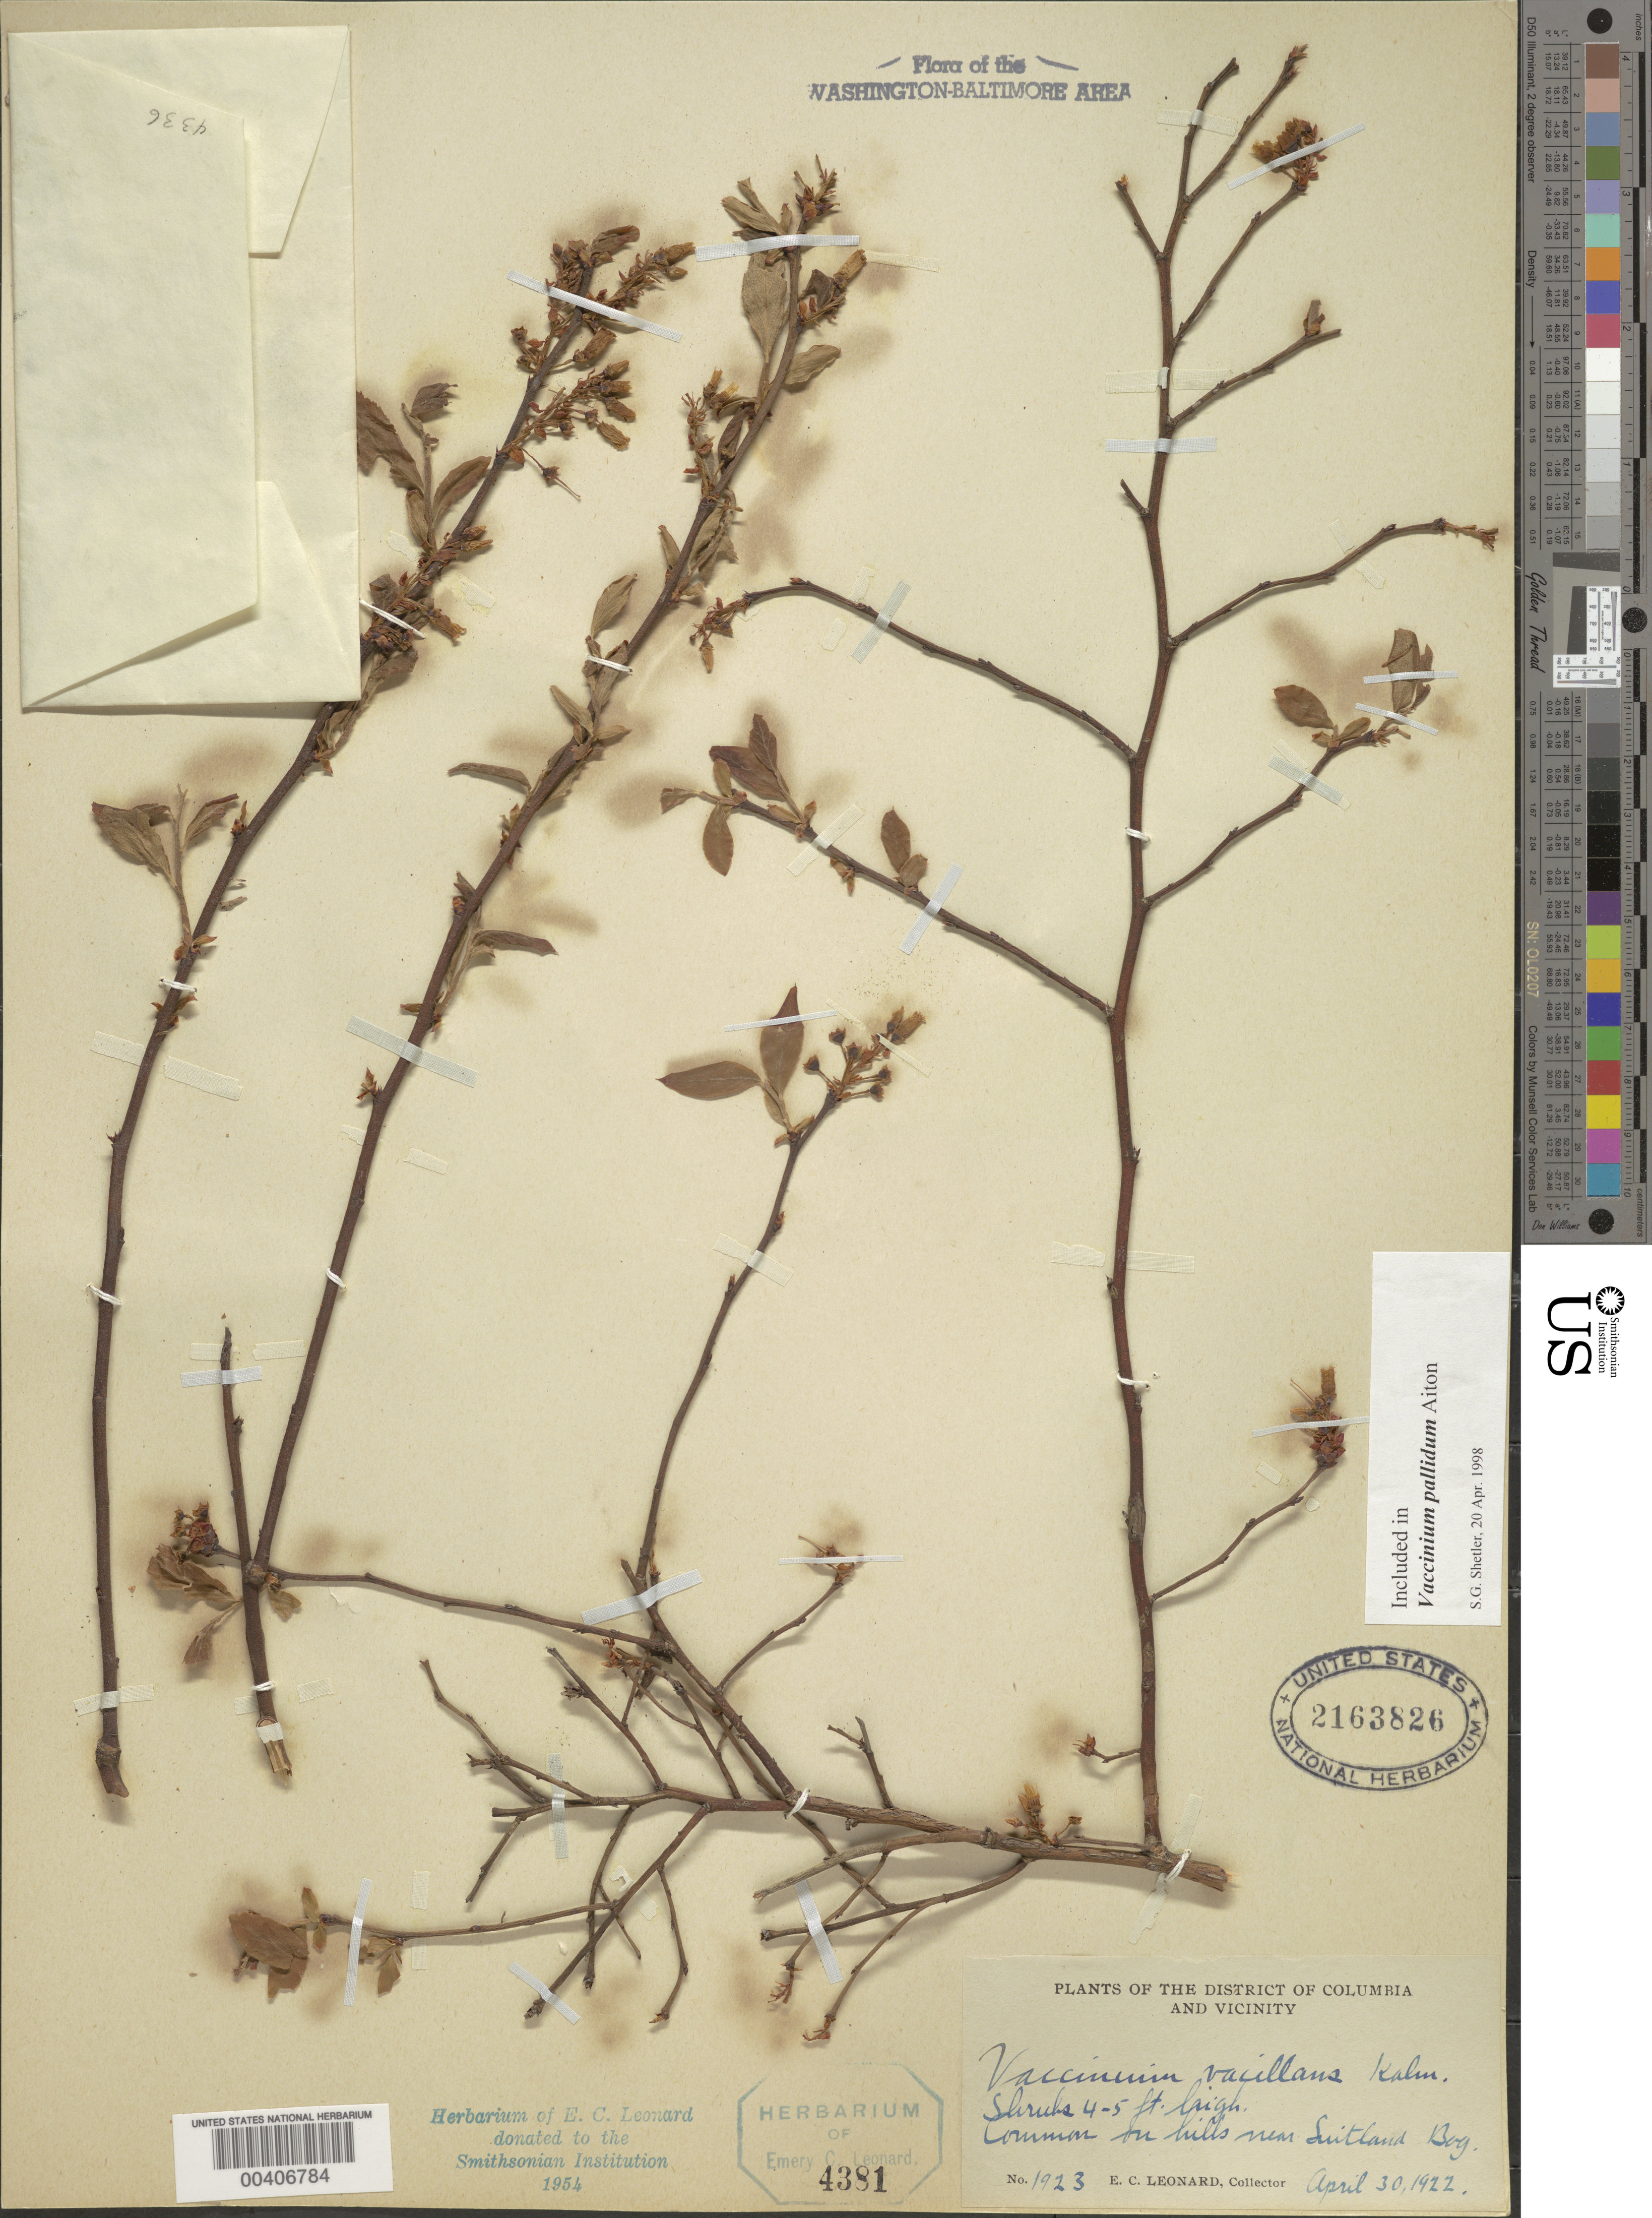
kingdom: Plantae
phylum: Tracheophyta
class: Magnoliopsida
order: Ericales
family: Ericaceae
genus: Vaccinium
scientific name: Vaccinium pallidum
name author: Aiton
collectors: E. C. Leonard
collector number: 1923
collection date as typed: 30 Apr 1922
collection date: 1922-04-30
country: United States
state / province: Maryland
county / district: Prince George's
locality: Suitland Bog vicinity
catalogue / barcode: US 2163826